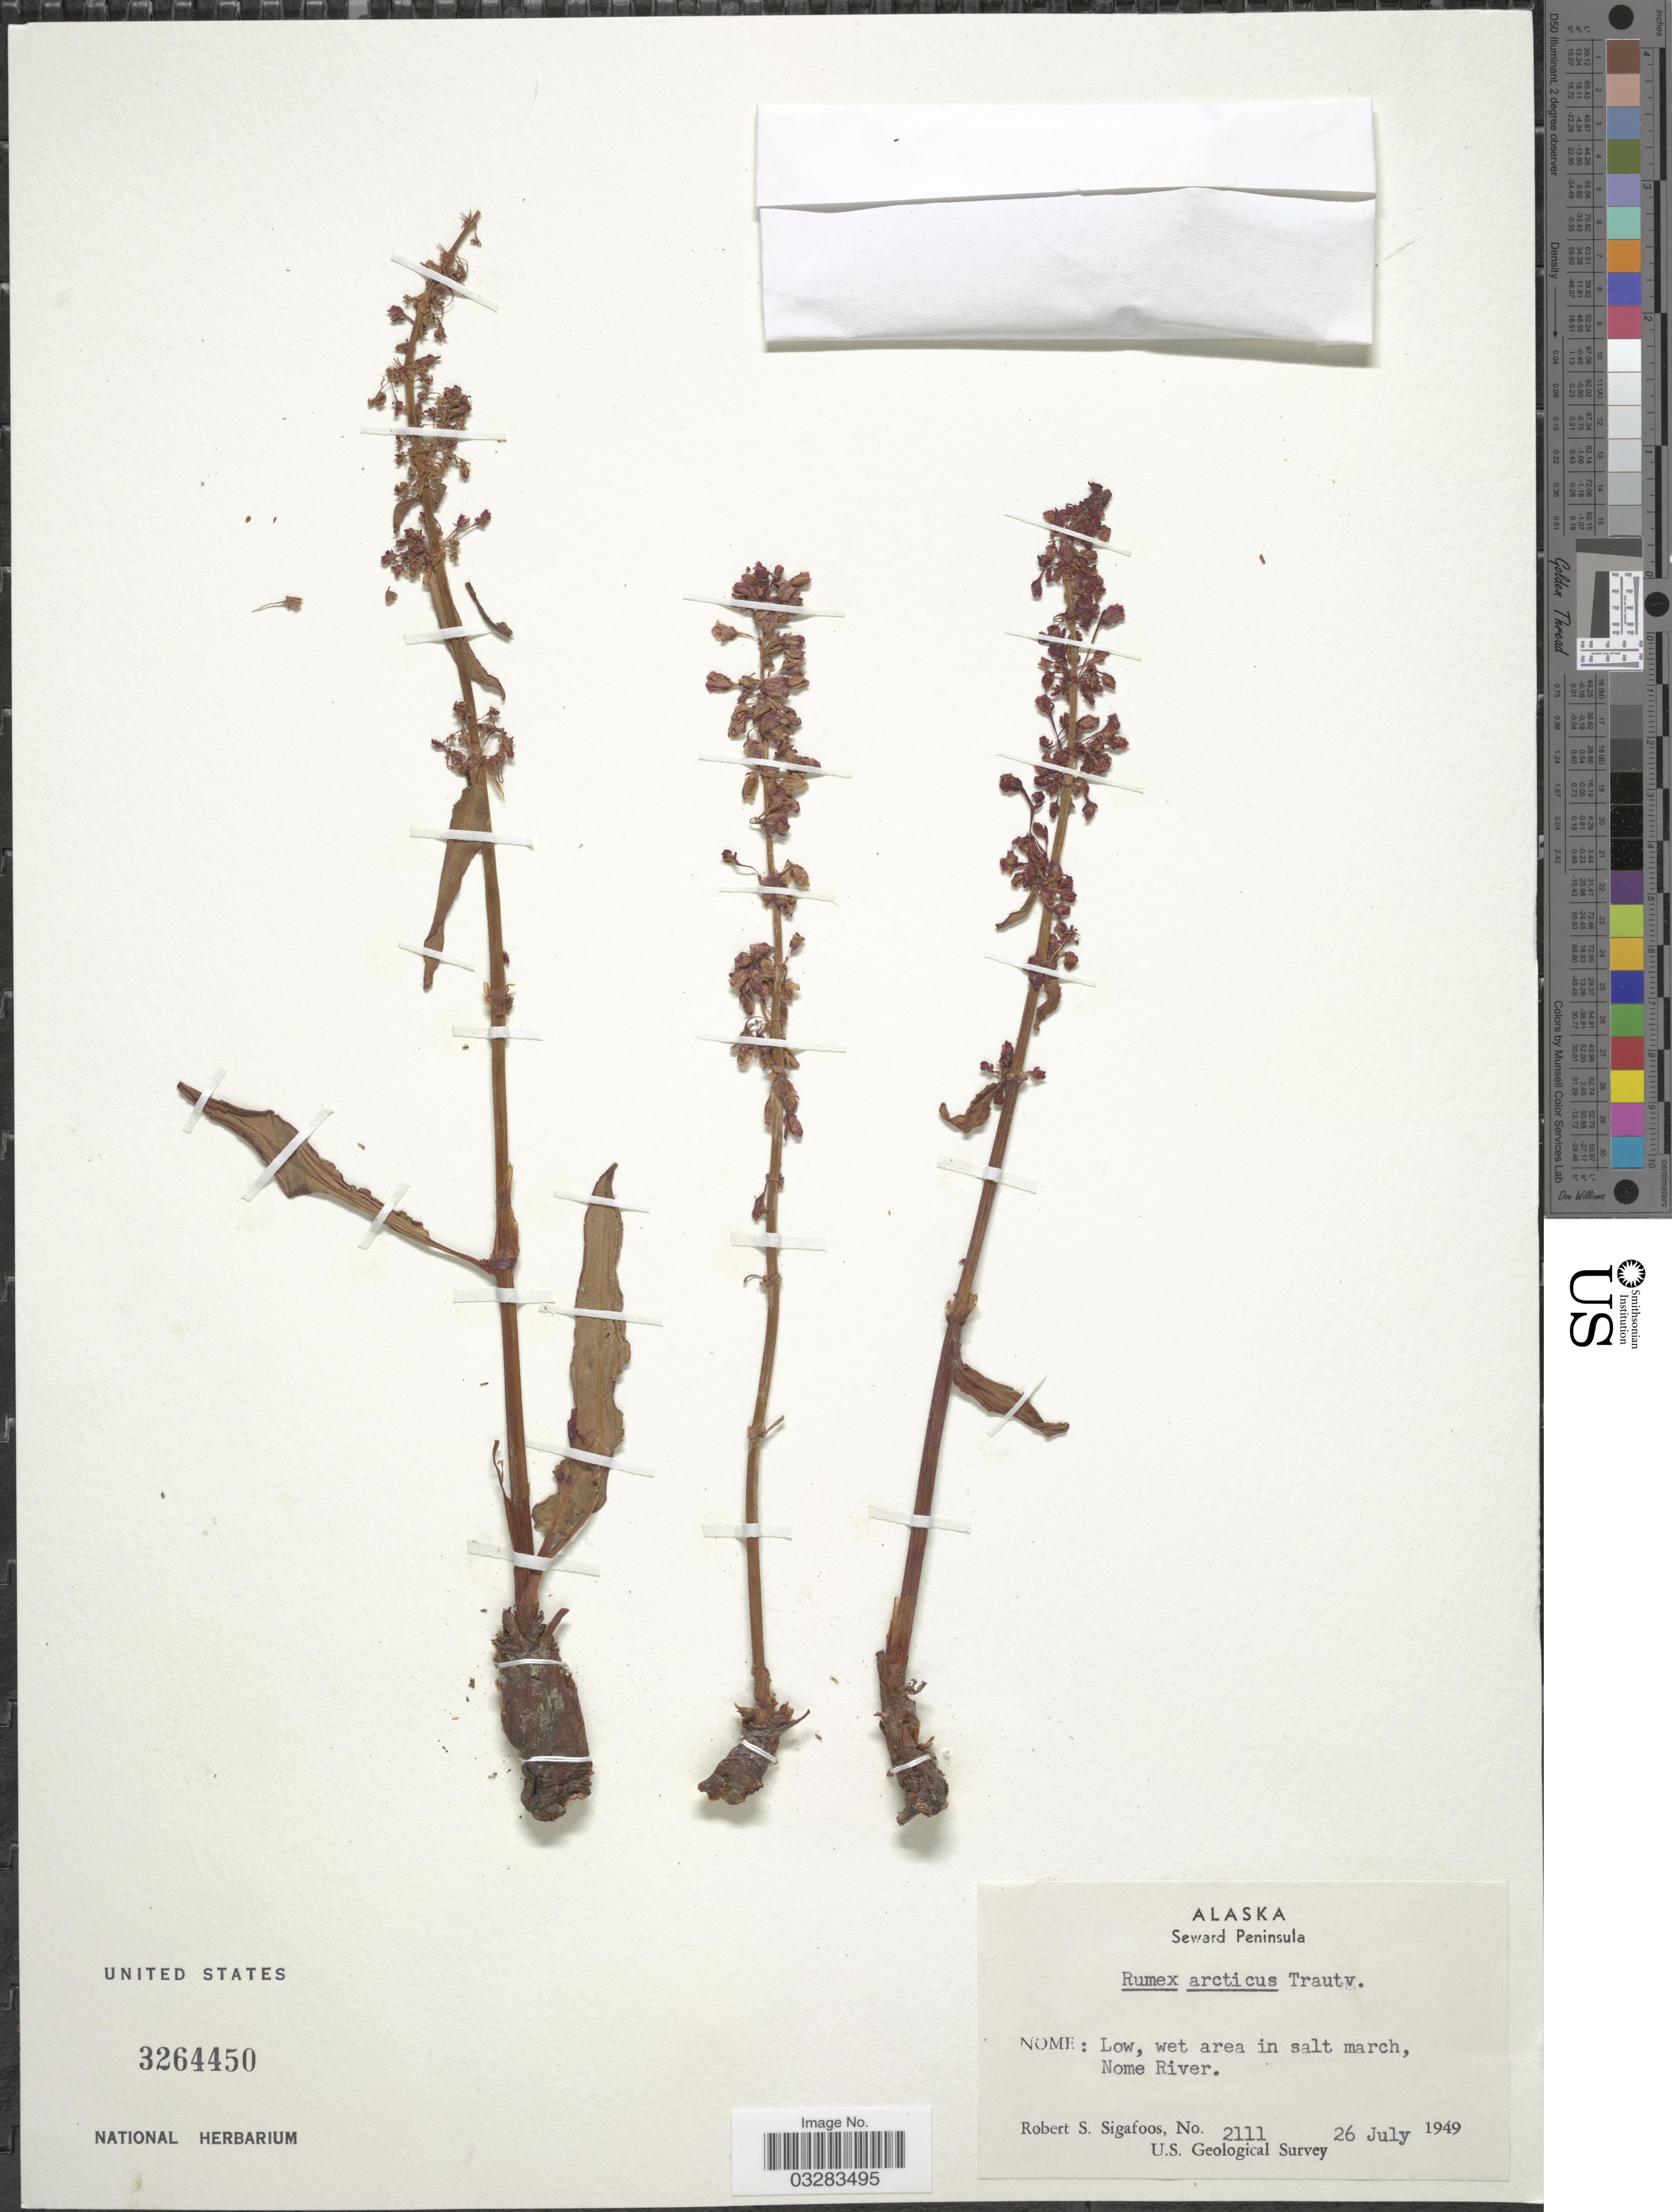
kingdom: Plantae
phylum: Tracheophyta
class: Magnoliopsida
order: Caryophyllales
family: Polygonaceae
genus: Rumex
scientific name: Rumex arcticus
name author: Trautv.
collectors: R. Sigafoos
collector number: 2111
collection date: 1949-07-26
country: United States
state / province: Alaska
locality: Seward Peninsula. Nome: Nome River.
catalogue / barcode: US 3264450